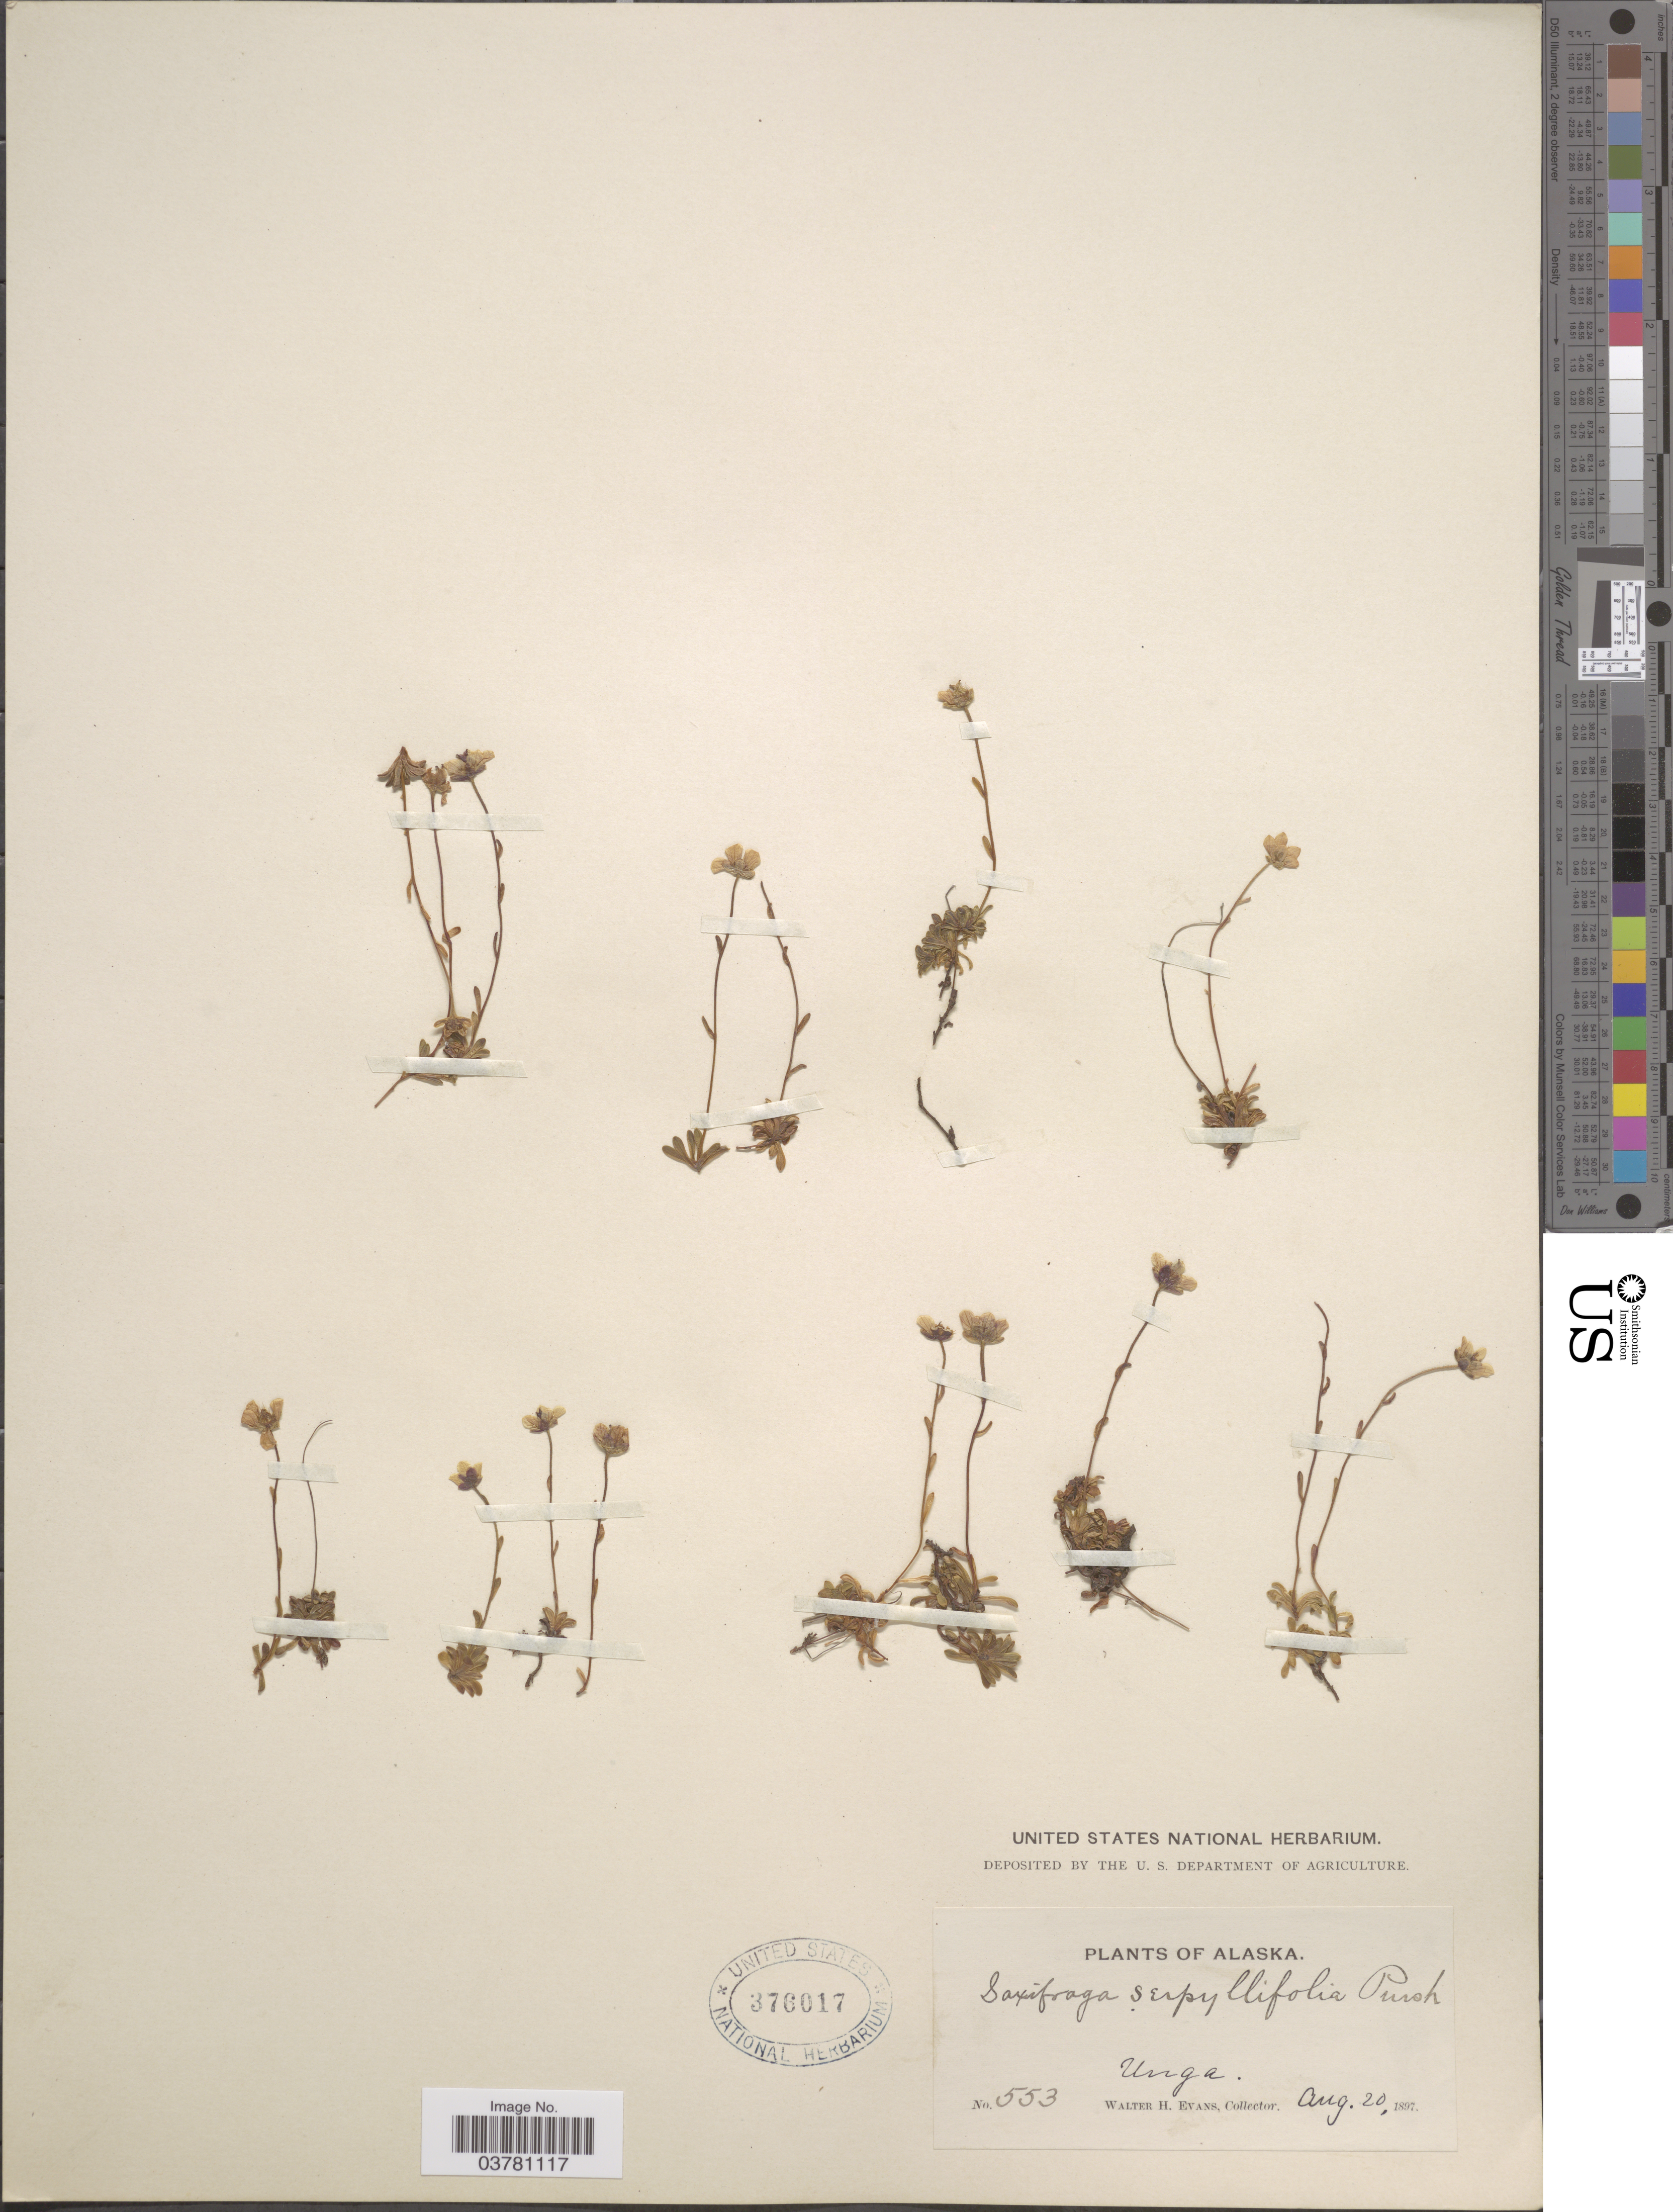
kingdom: Plantae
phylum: Tracheophyta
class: Magnoliopsida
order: Saxifragales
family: Saxifragaceae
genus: Saxifraga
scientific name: Saxifraga serpyllifolia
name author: Pursh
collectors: W. H. Evans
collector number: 553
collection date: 1897-08-20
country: United States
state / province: Alaska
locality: Unga.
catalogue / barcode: US 376017